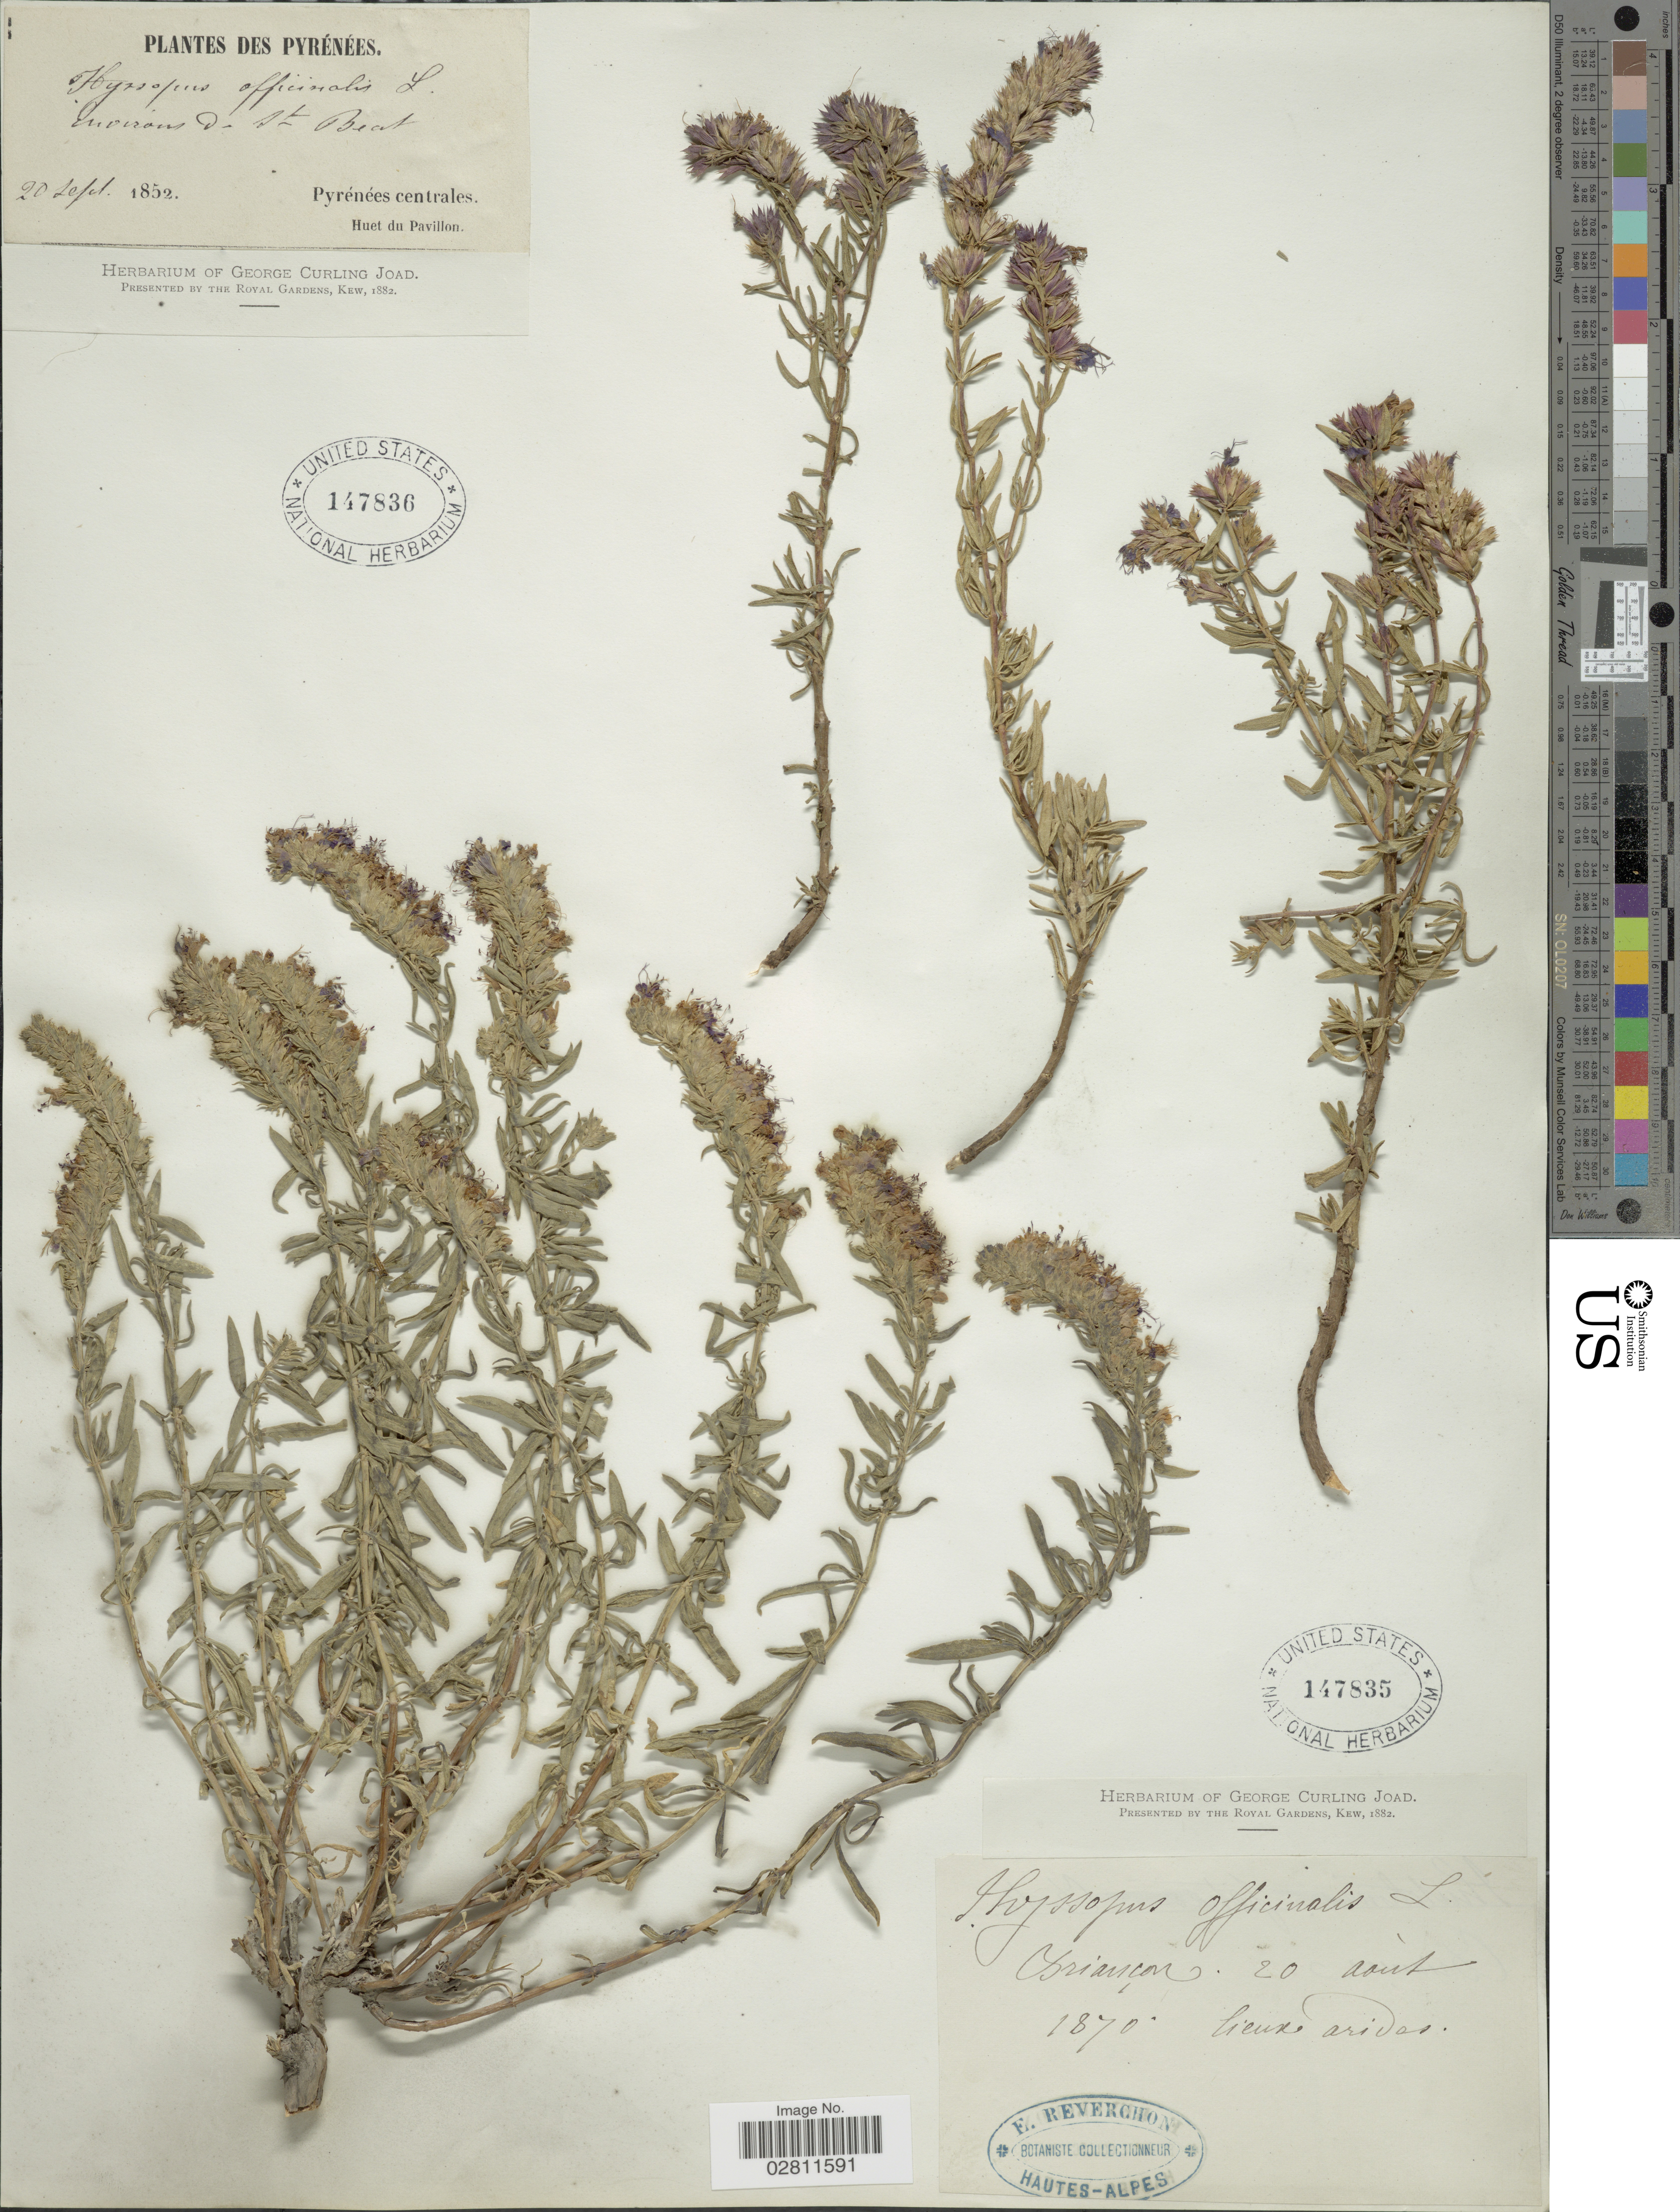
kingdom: Plantae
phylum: Tracheophyta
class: Magnoliopsida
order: Lamiales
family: Lamiaceae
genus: Hyssopus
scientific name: Hyssopus officinalis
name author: L.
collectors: E. Reverchon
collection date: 1870-08-20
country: France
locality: Briancon.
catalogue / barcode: US 147835-2